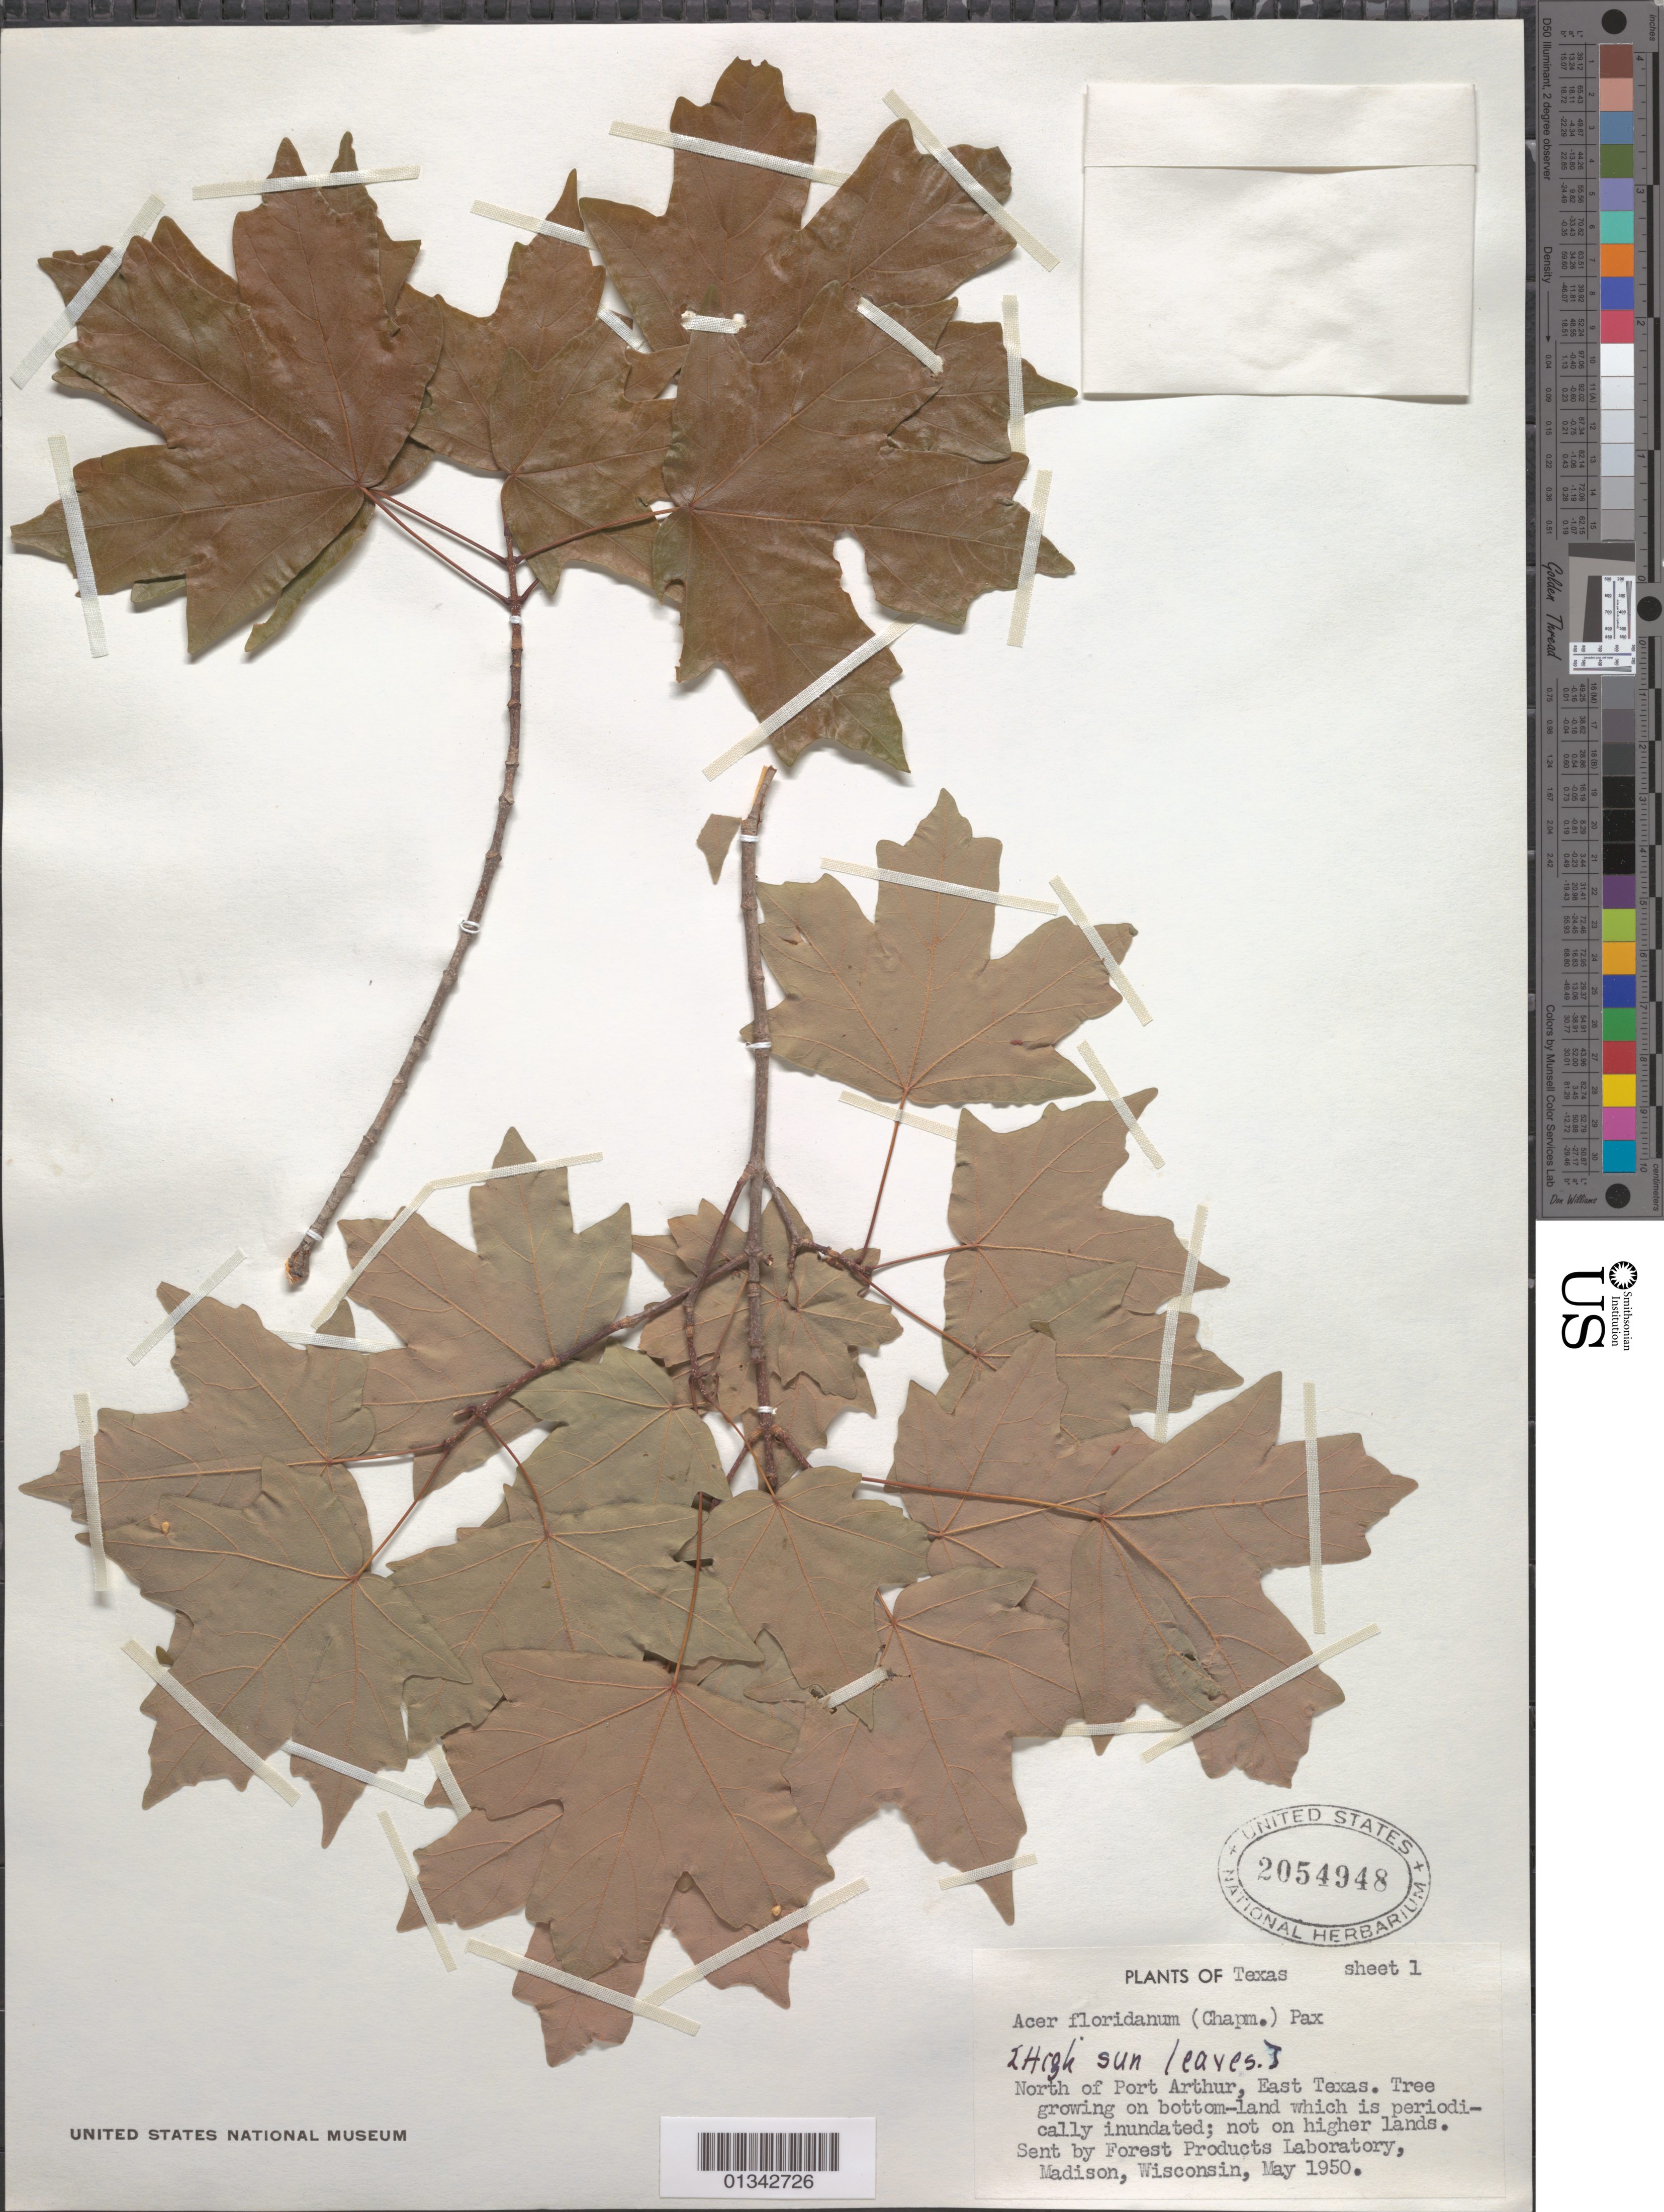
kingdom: Plantae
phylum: Tracheophyta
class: Magnoliopsida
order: Sapindales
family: Sapindaceae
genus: Acer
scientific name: Acer saccharum subsp. floridanum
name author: (Chapm.) Desmarais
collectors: Forest Products Laboratory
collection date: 1950-05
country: United States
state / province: Texas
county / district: Jefferson County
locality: East Texas, N of Port Arthur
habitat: Growing on bottom-land which is periodically inundated; not on higher lands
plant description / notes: Label says: "Sent by Forest Products Laboratory, Madison, Wisconsin, May 1950"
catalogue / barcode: US 2054950